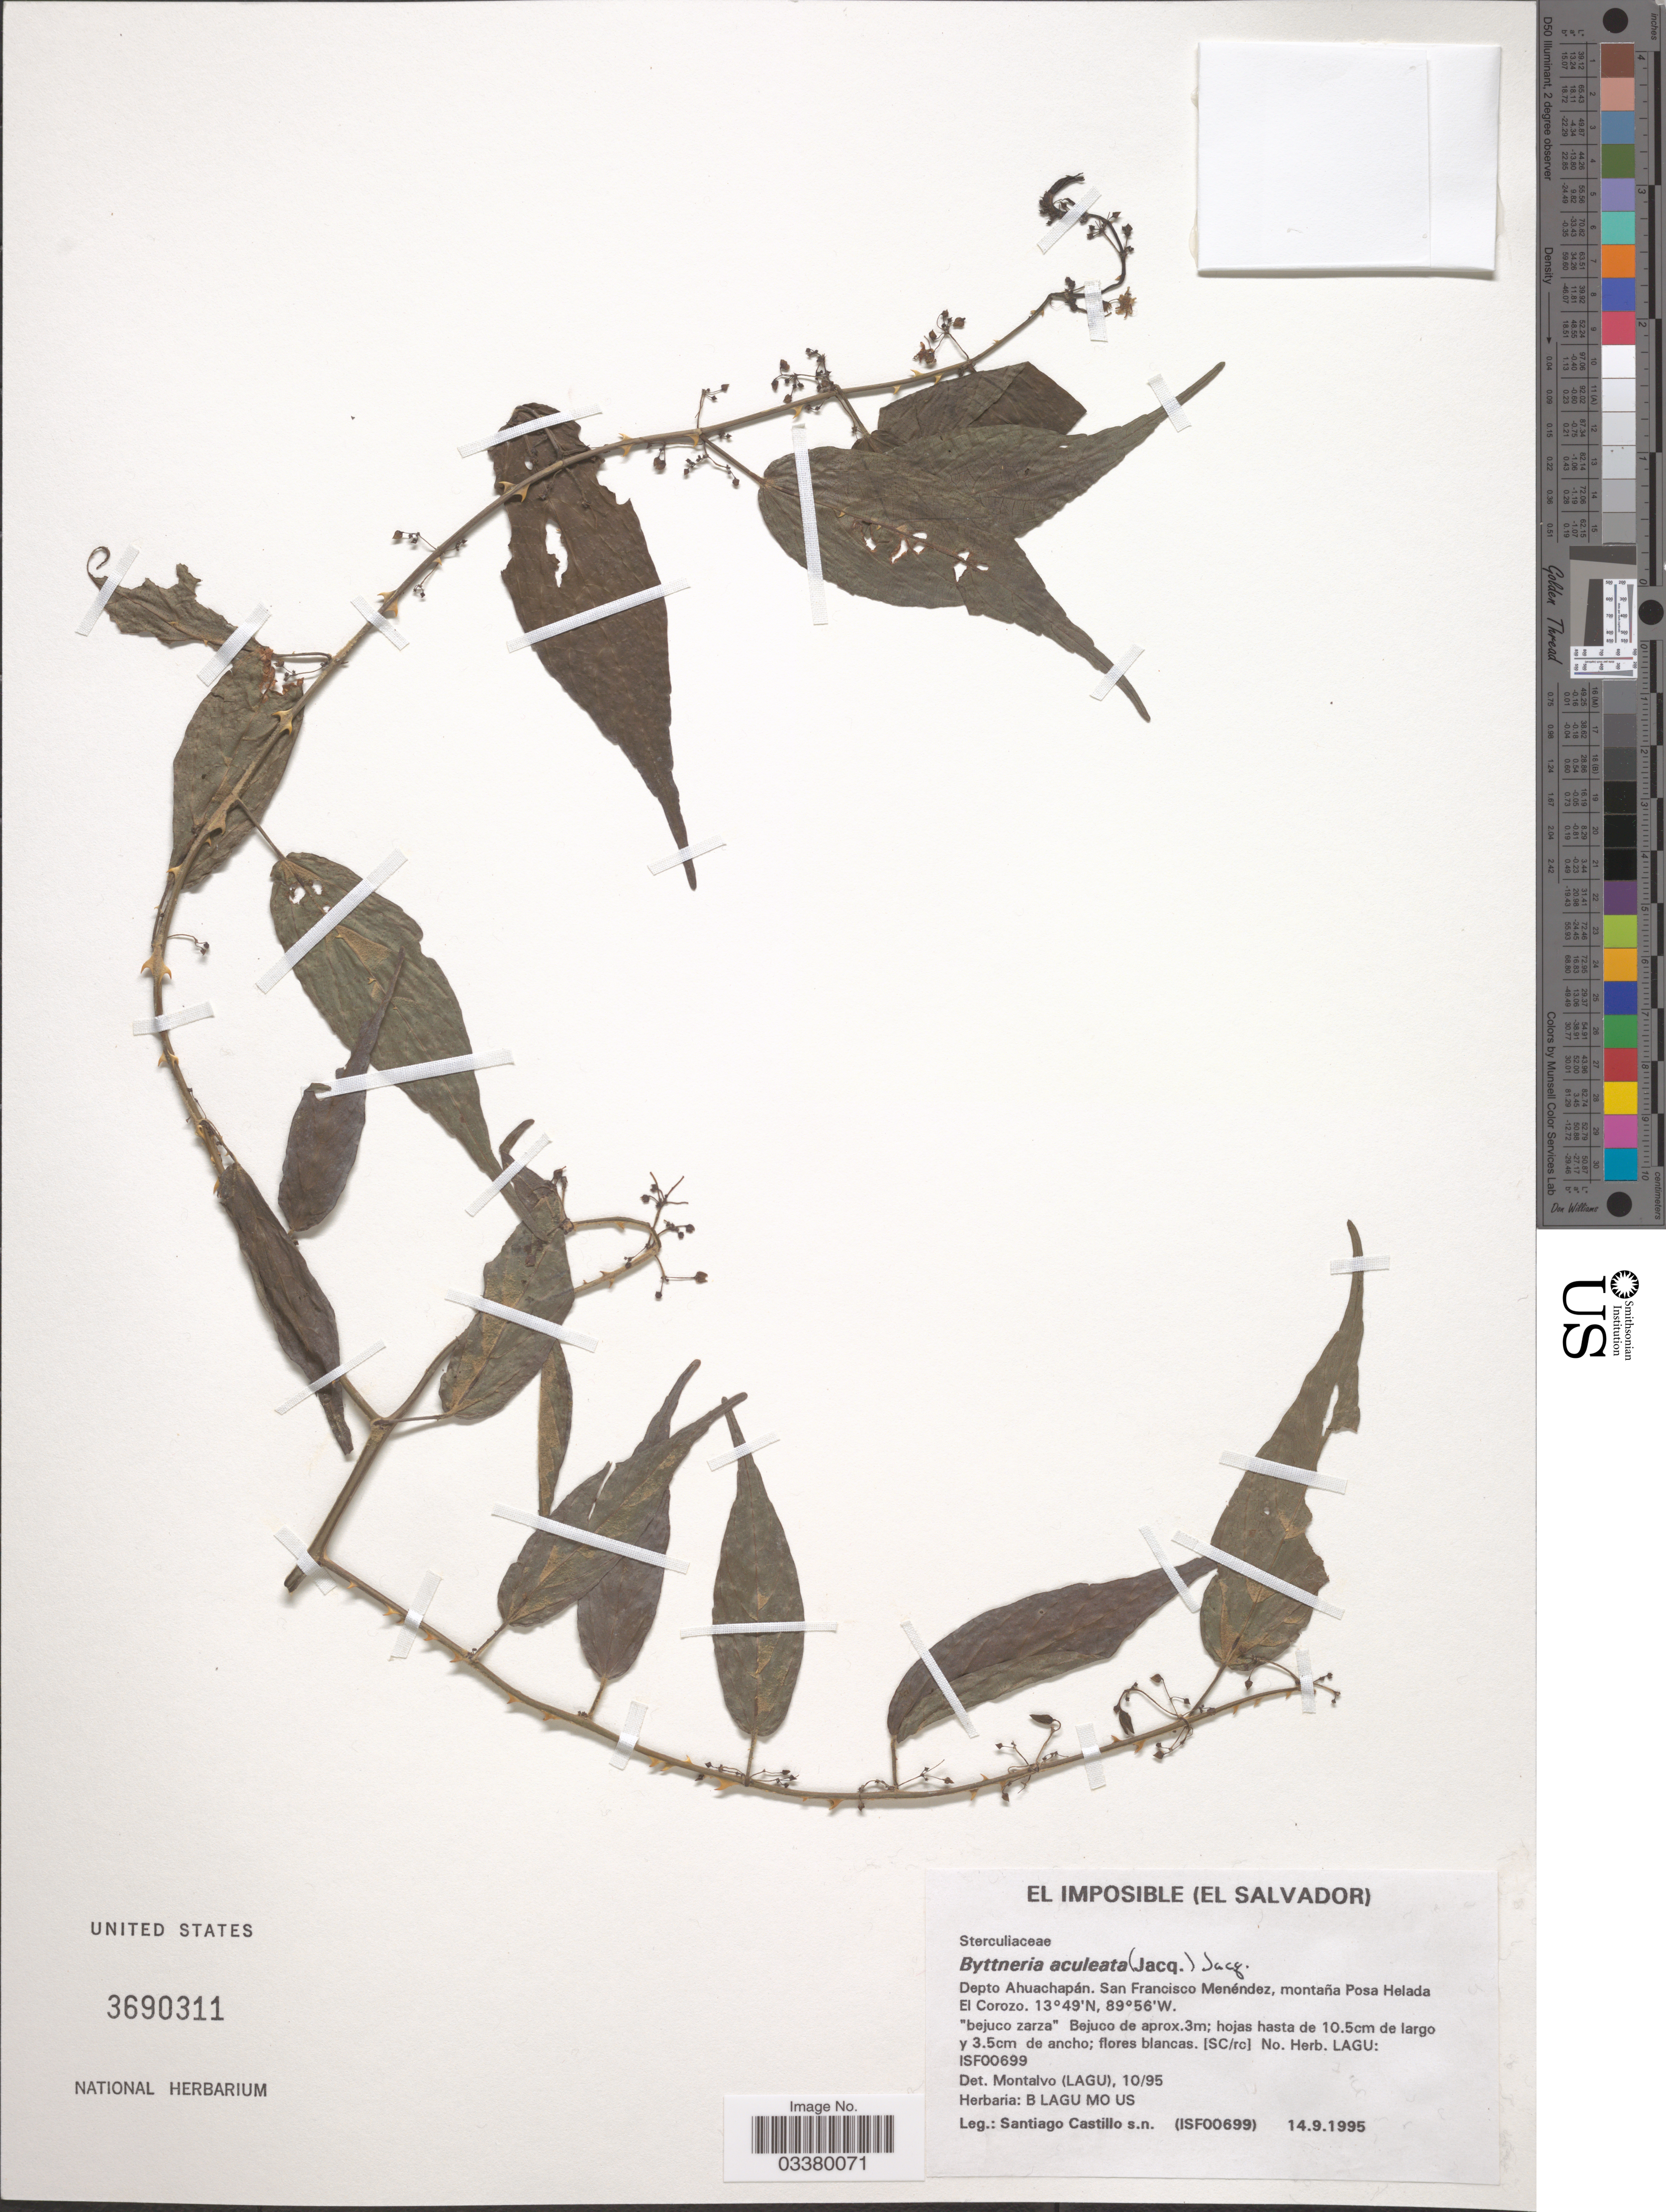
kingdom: Plantae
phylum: Tracheophyta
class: Magnoliopsida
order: Malvales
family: Malvaceae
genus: Byttneria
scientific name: Byttneria aculeata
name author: (Jacq.) Jacq.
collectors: S. Castillo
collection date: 1995-09-14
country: El Salvador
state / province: Ahuachapan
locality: El Imposible. Depto Ahuachapán. San Francisco Menédez, montaña Posa Helada El Corozo.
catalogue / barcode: US 3690311